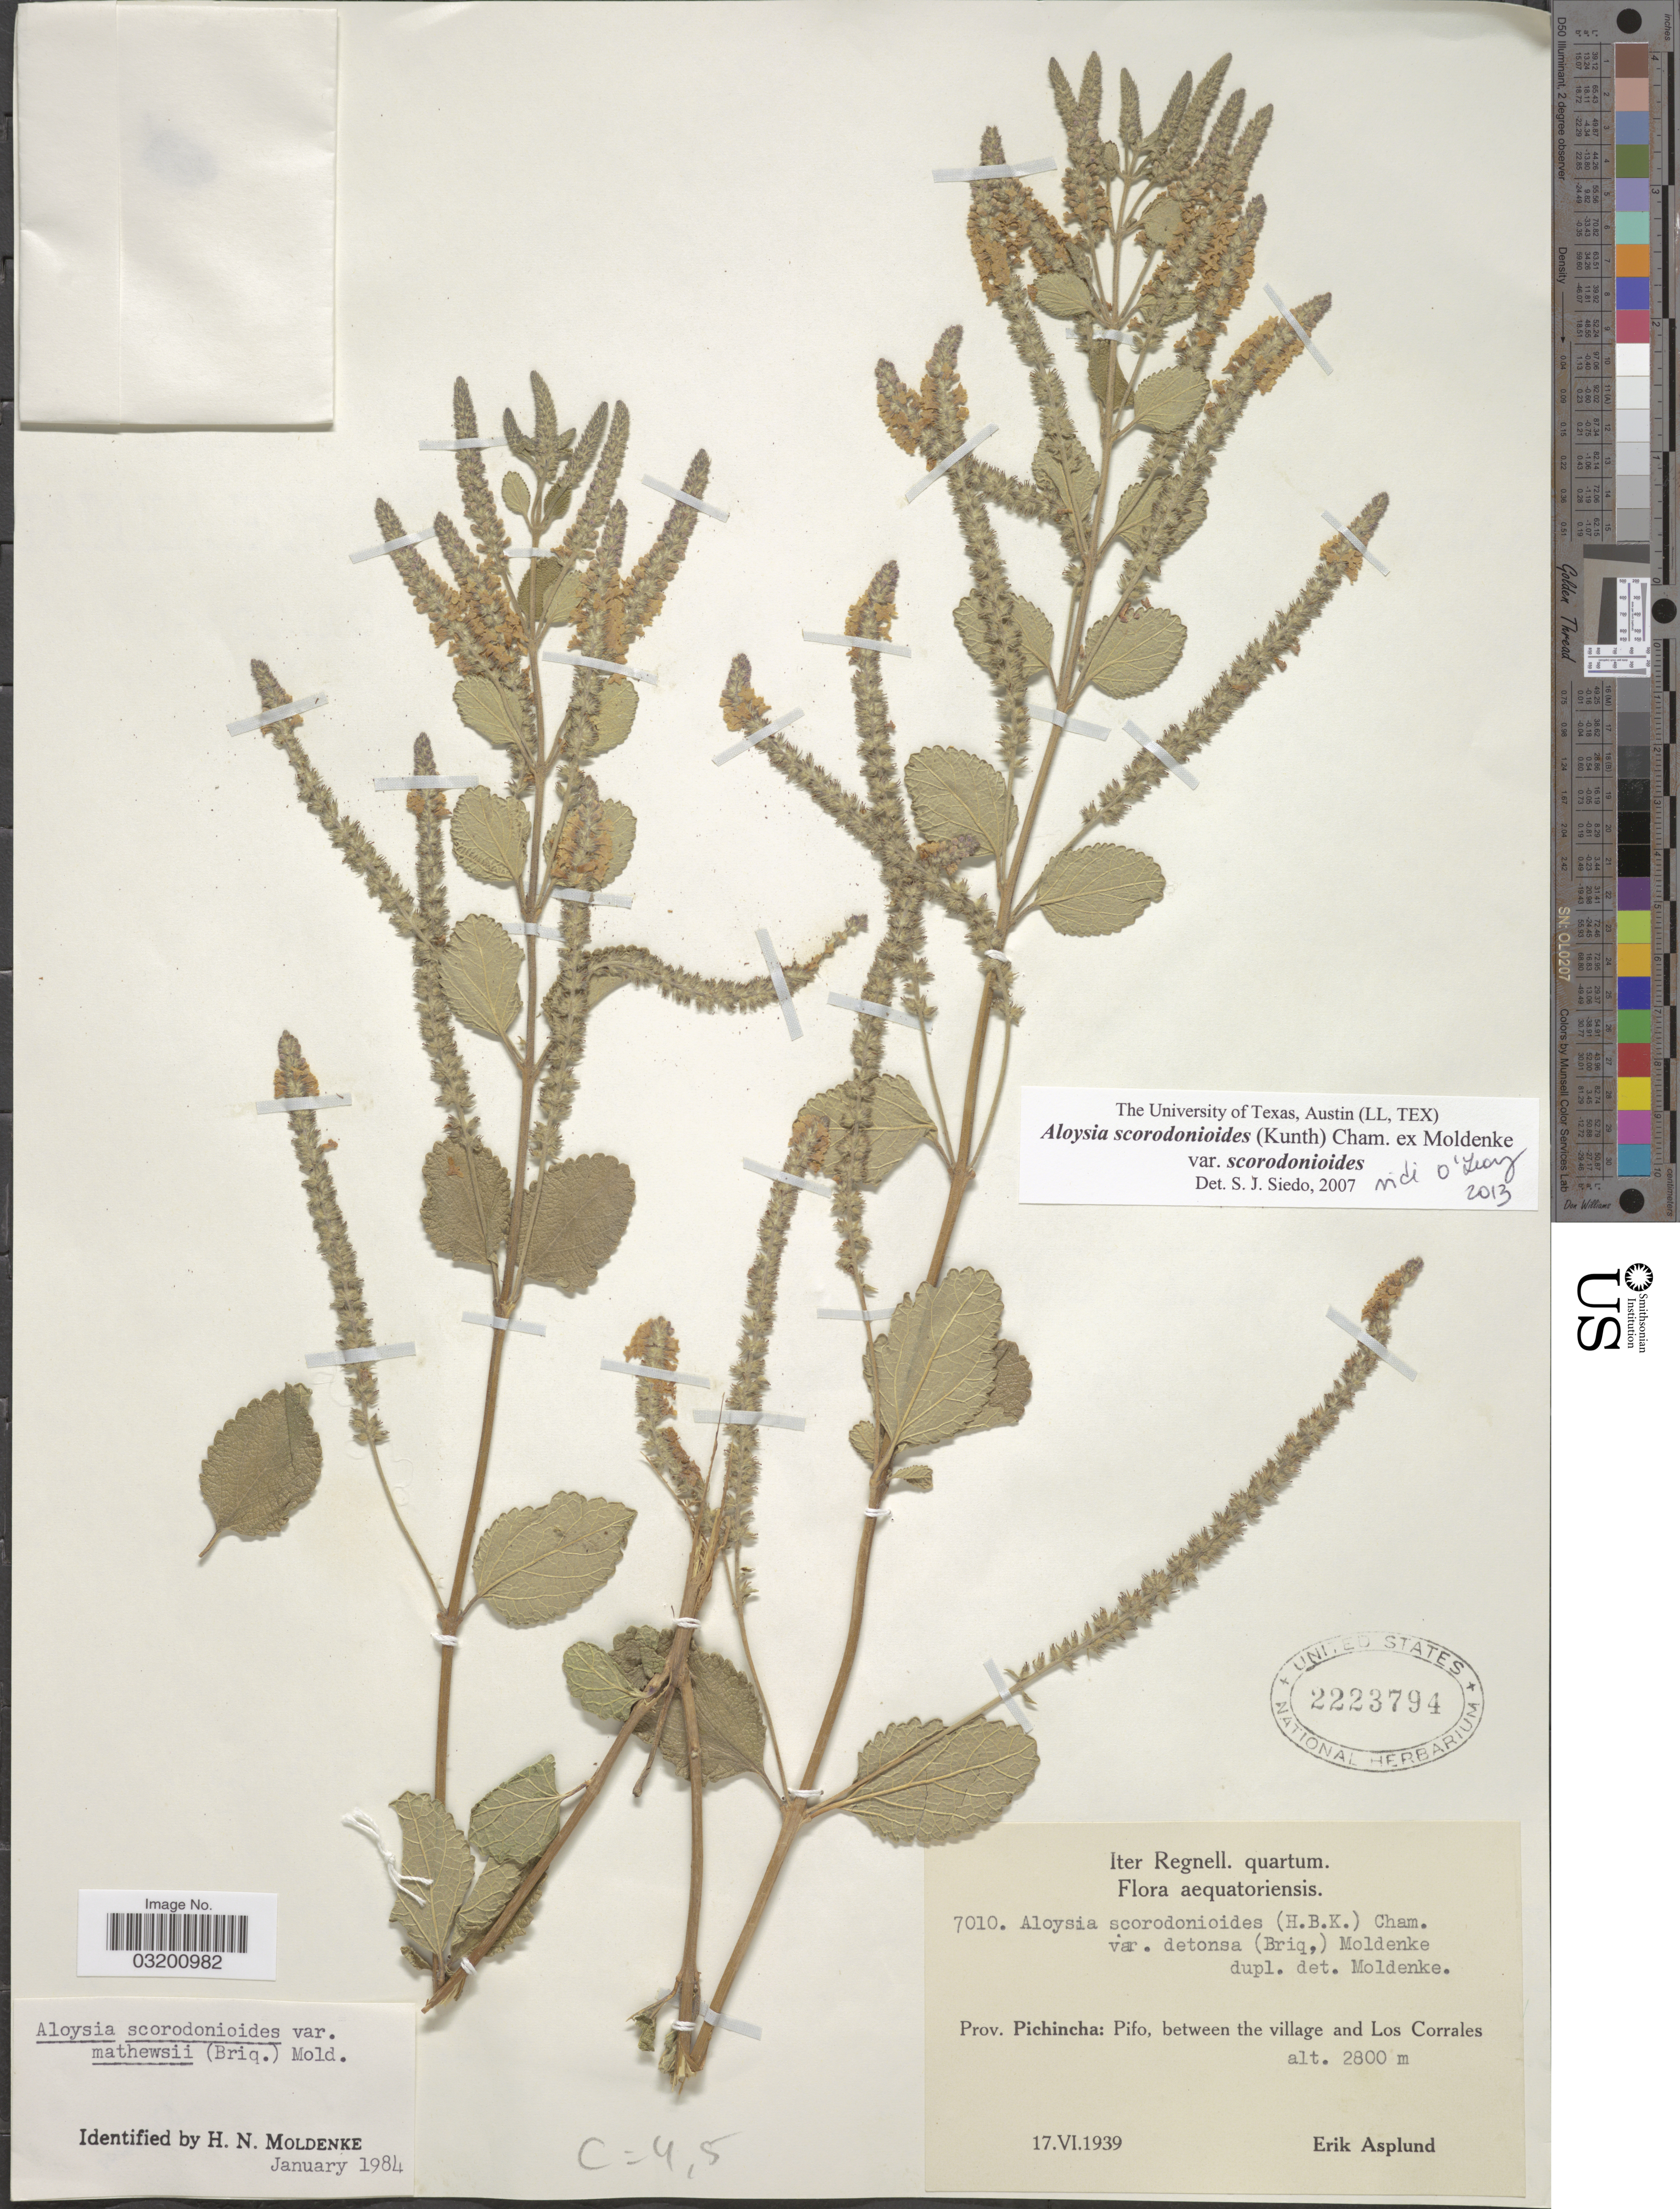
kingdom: Plantae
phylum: Tracheophyta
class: Magnoliopsida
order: Lamiales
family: Verbenaceae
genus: Aloysia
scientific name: Aloysia scorodonioides var. scorodonioides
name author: (Kunth) Cham.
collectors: E. Asplund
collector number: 7010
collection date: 1939-06-17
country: Ecuador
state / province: Pichincha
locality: Pifo, between the village and Los Corrales.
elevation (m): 2800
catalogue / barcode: US 2223794